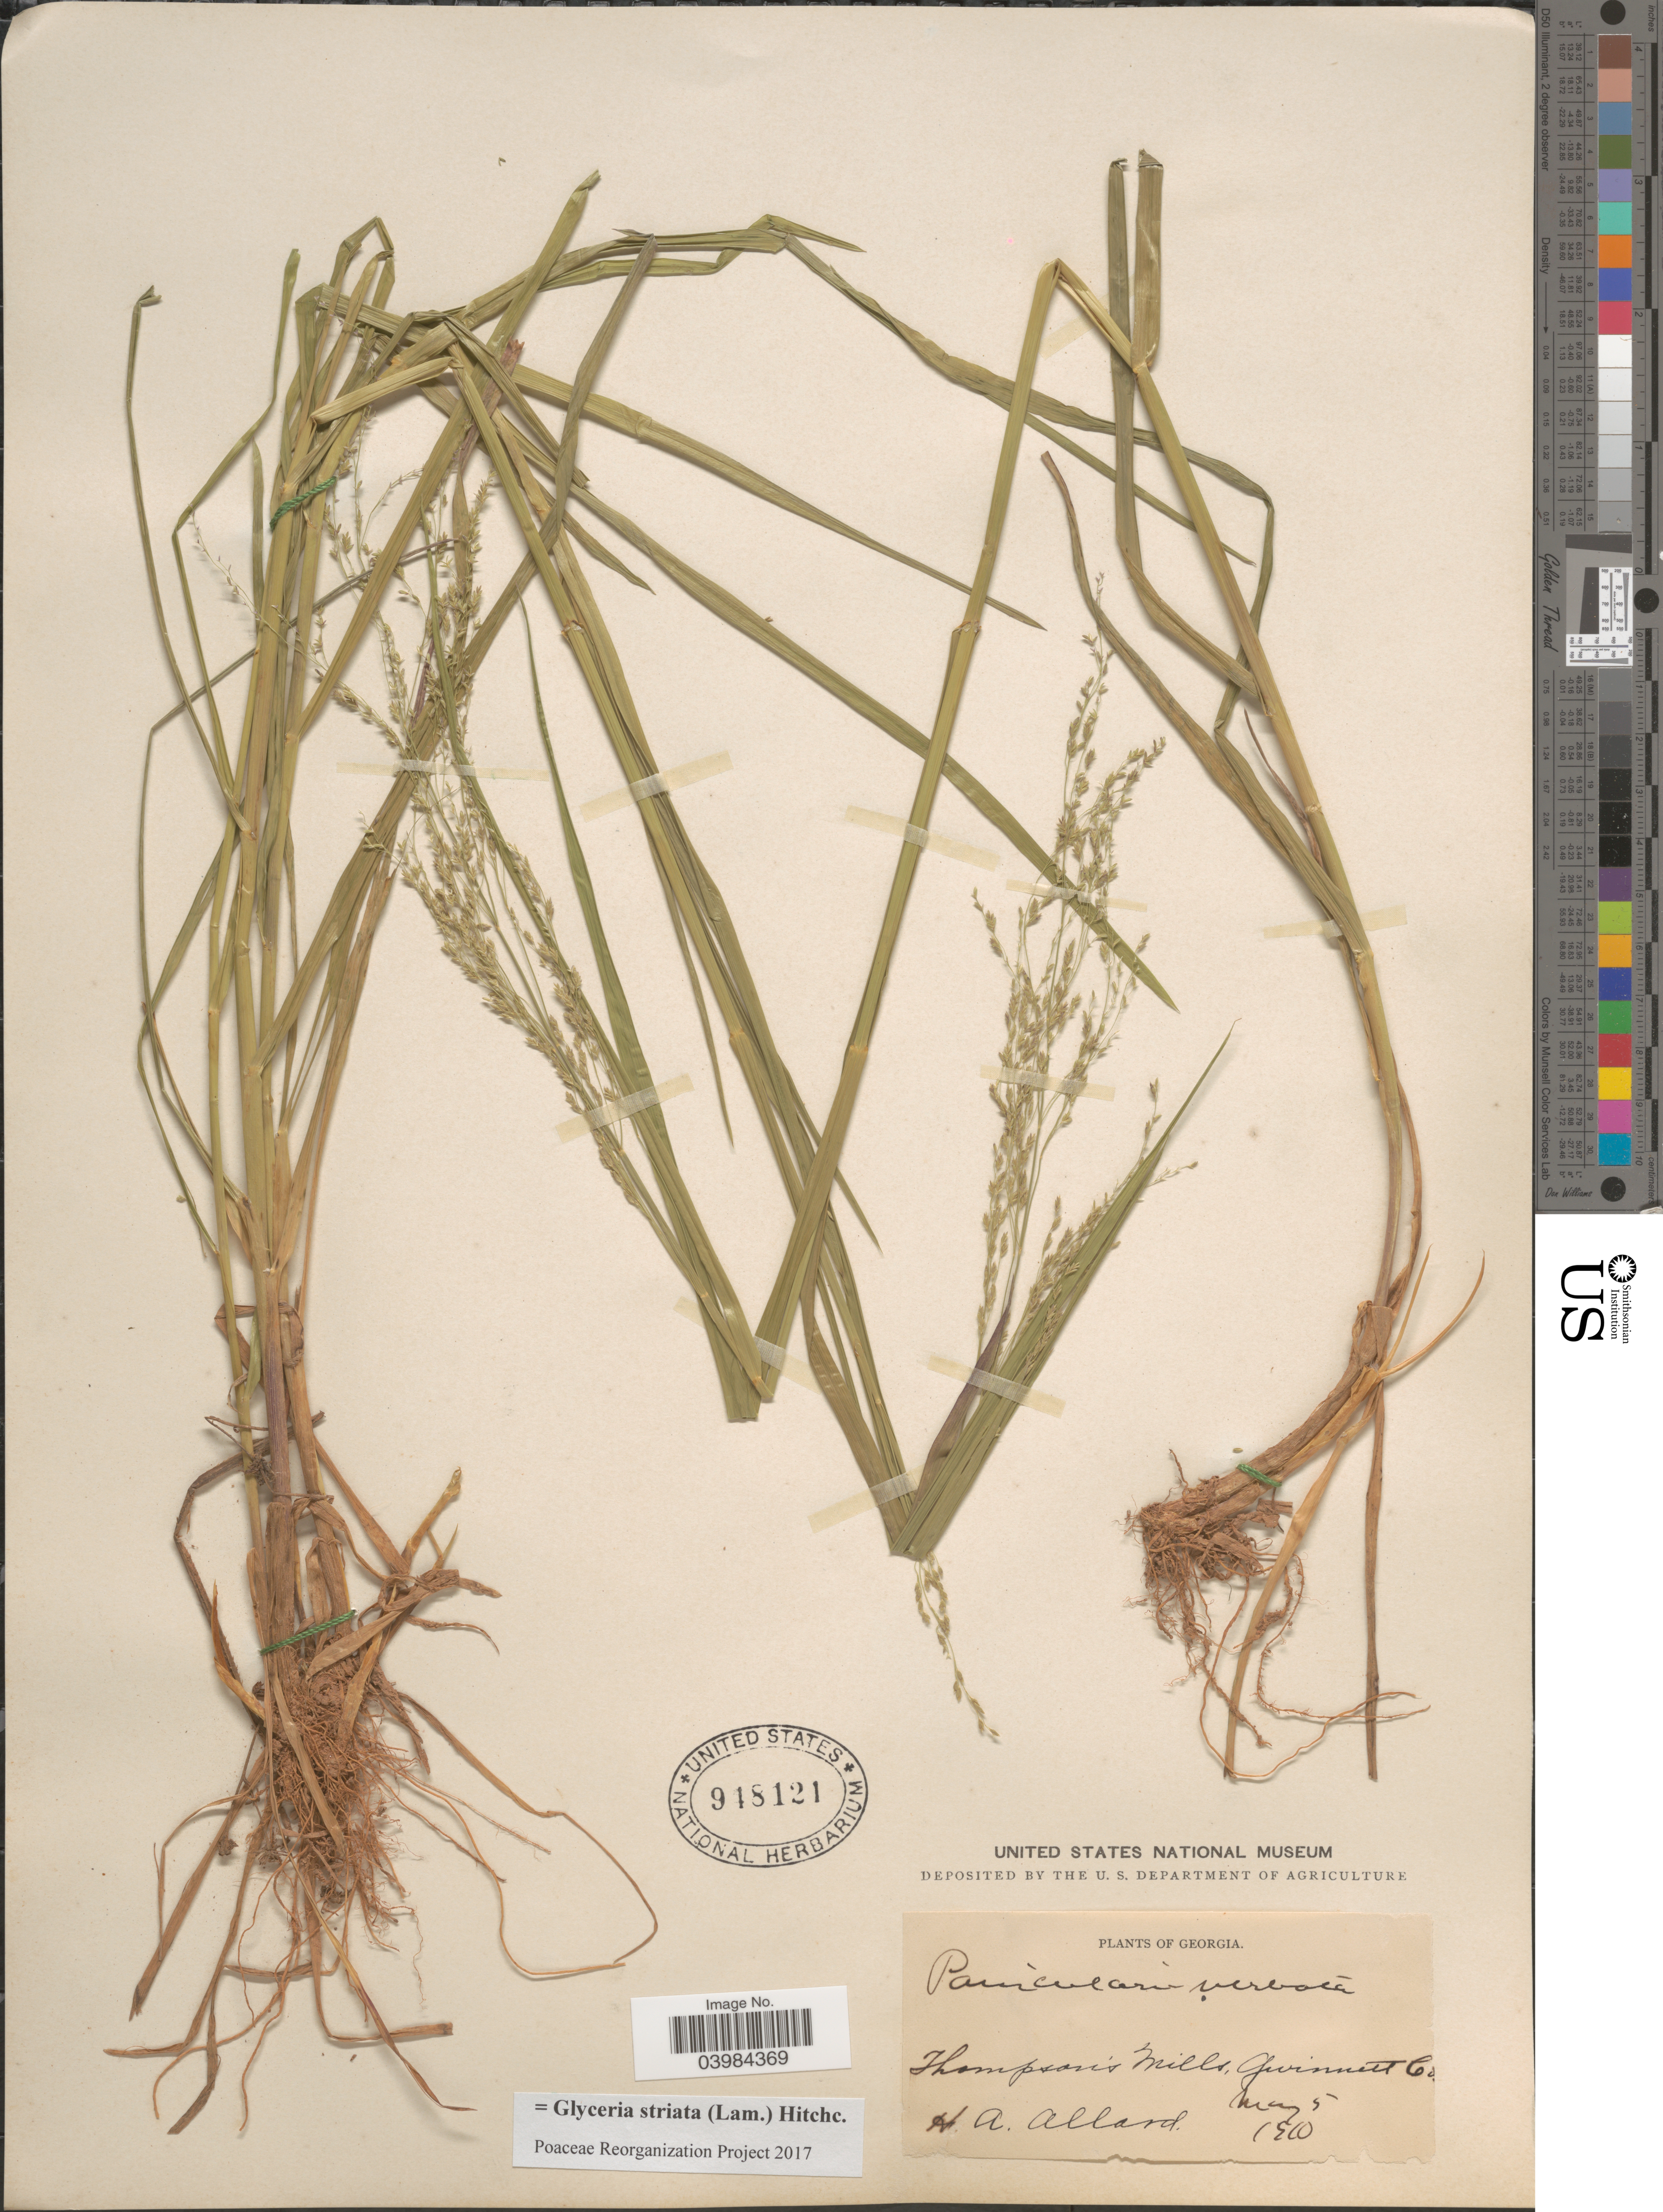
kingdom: Plantae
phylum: Tracheophyta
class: Liliopsida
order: Poales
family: Poaceae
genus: Glyceria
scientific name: Glyceria striata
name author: (Lam.) Hitchc.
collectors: H. A. Allard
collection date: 1910-05-05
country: United States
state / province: Georgia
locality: Thompson's Mills, Gwinnett Co.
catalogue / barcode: US 948121